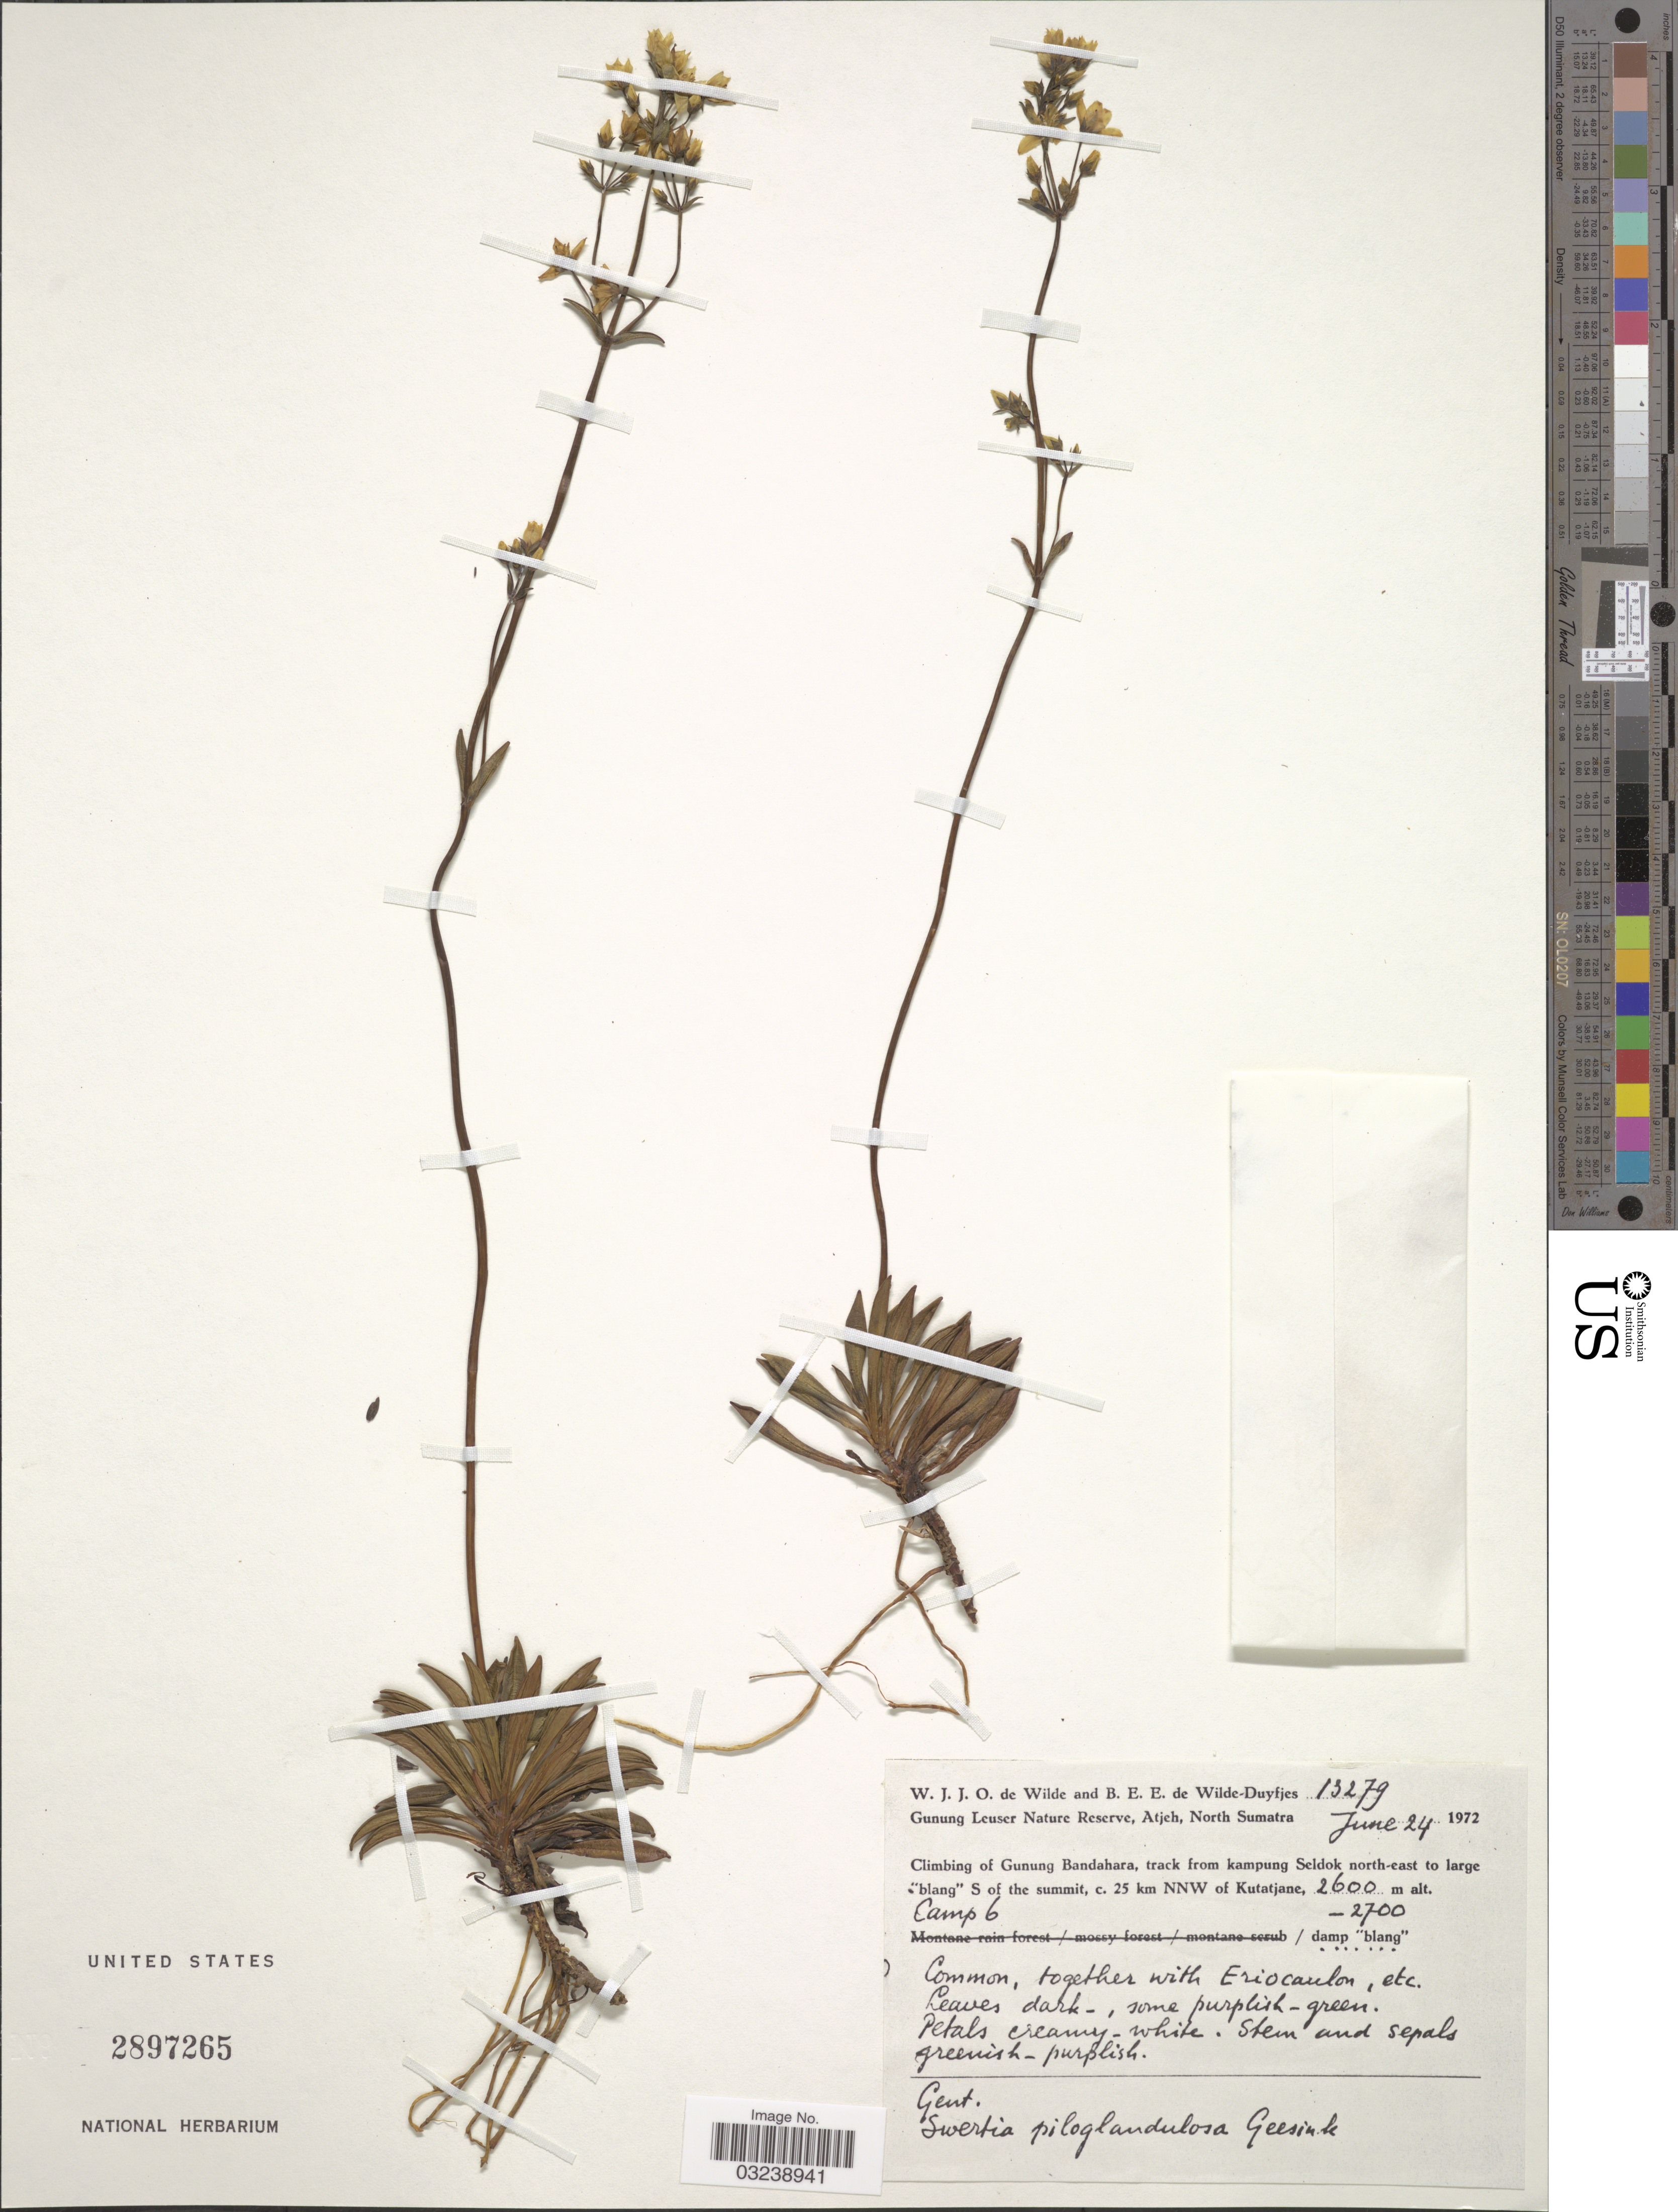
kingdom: Plantae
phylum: Tracheophyta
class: Magnoliopsida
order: Gentianales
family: Gentianaceae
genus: Swertia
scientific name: Swertia piloglandulosa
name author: R. Geesink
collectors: W. J. de Wilde & B. E. de Wilde-Duyfjes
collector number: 13279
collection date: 1972-06-24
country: Indonesia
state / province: Sumatra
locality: Gunung Leuser Nature Reserve, Atjeh, North Sumatra. Climbing of Gunung Bandahara, track from kampung Seldok north-east to large "blang" S of the summit, c. 25 km NNW of Kutatjane. Camp 6.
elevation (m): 2600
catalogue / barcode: US 2897265